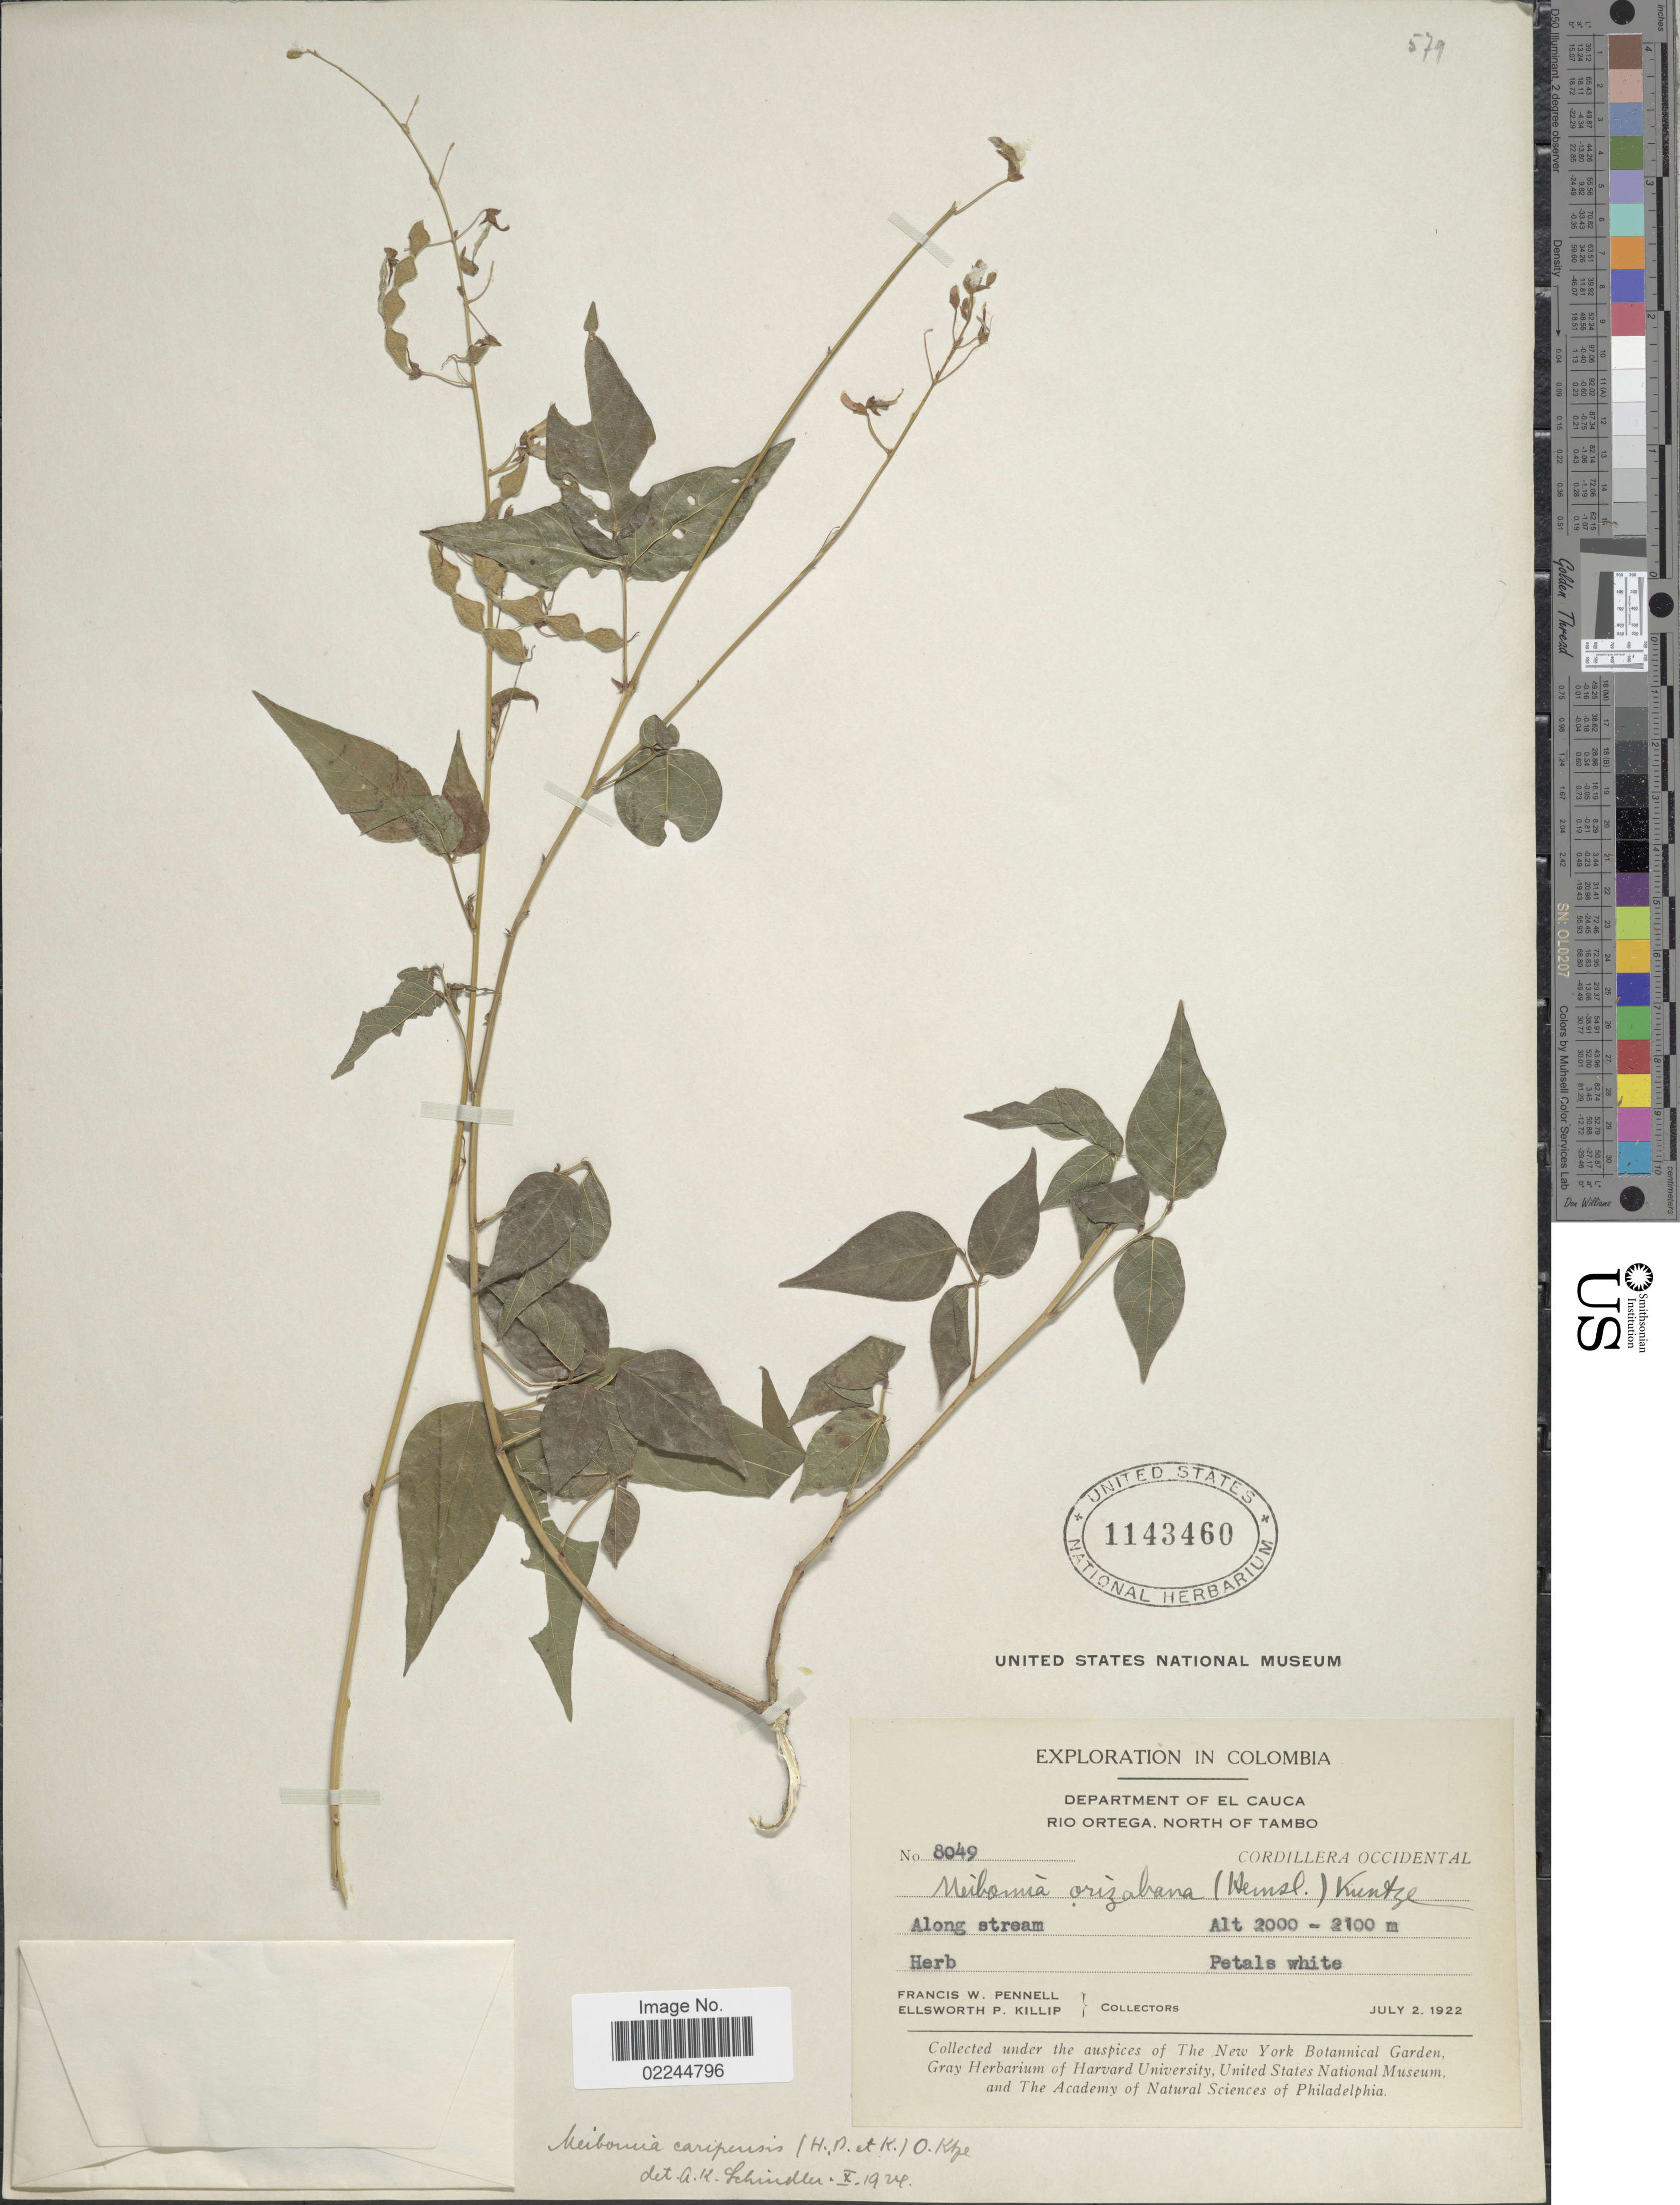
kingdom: Plantae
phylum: Tracheophyta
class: Magnoliopsida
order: Fabales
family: Fabaceae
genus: Desmodium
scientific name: Desmodium caripense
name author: (Kunth) G. Don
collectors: F. W. Pennell & E. P. Killip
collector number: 8049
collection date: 1922-07-02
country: Colombia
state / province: Cauca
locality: Rio Ortega, North of Tambo, Cordillera Occidental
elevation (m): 2000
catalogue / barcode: US 1143460